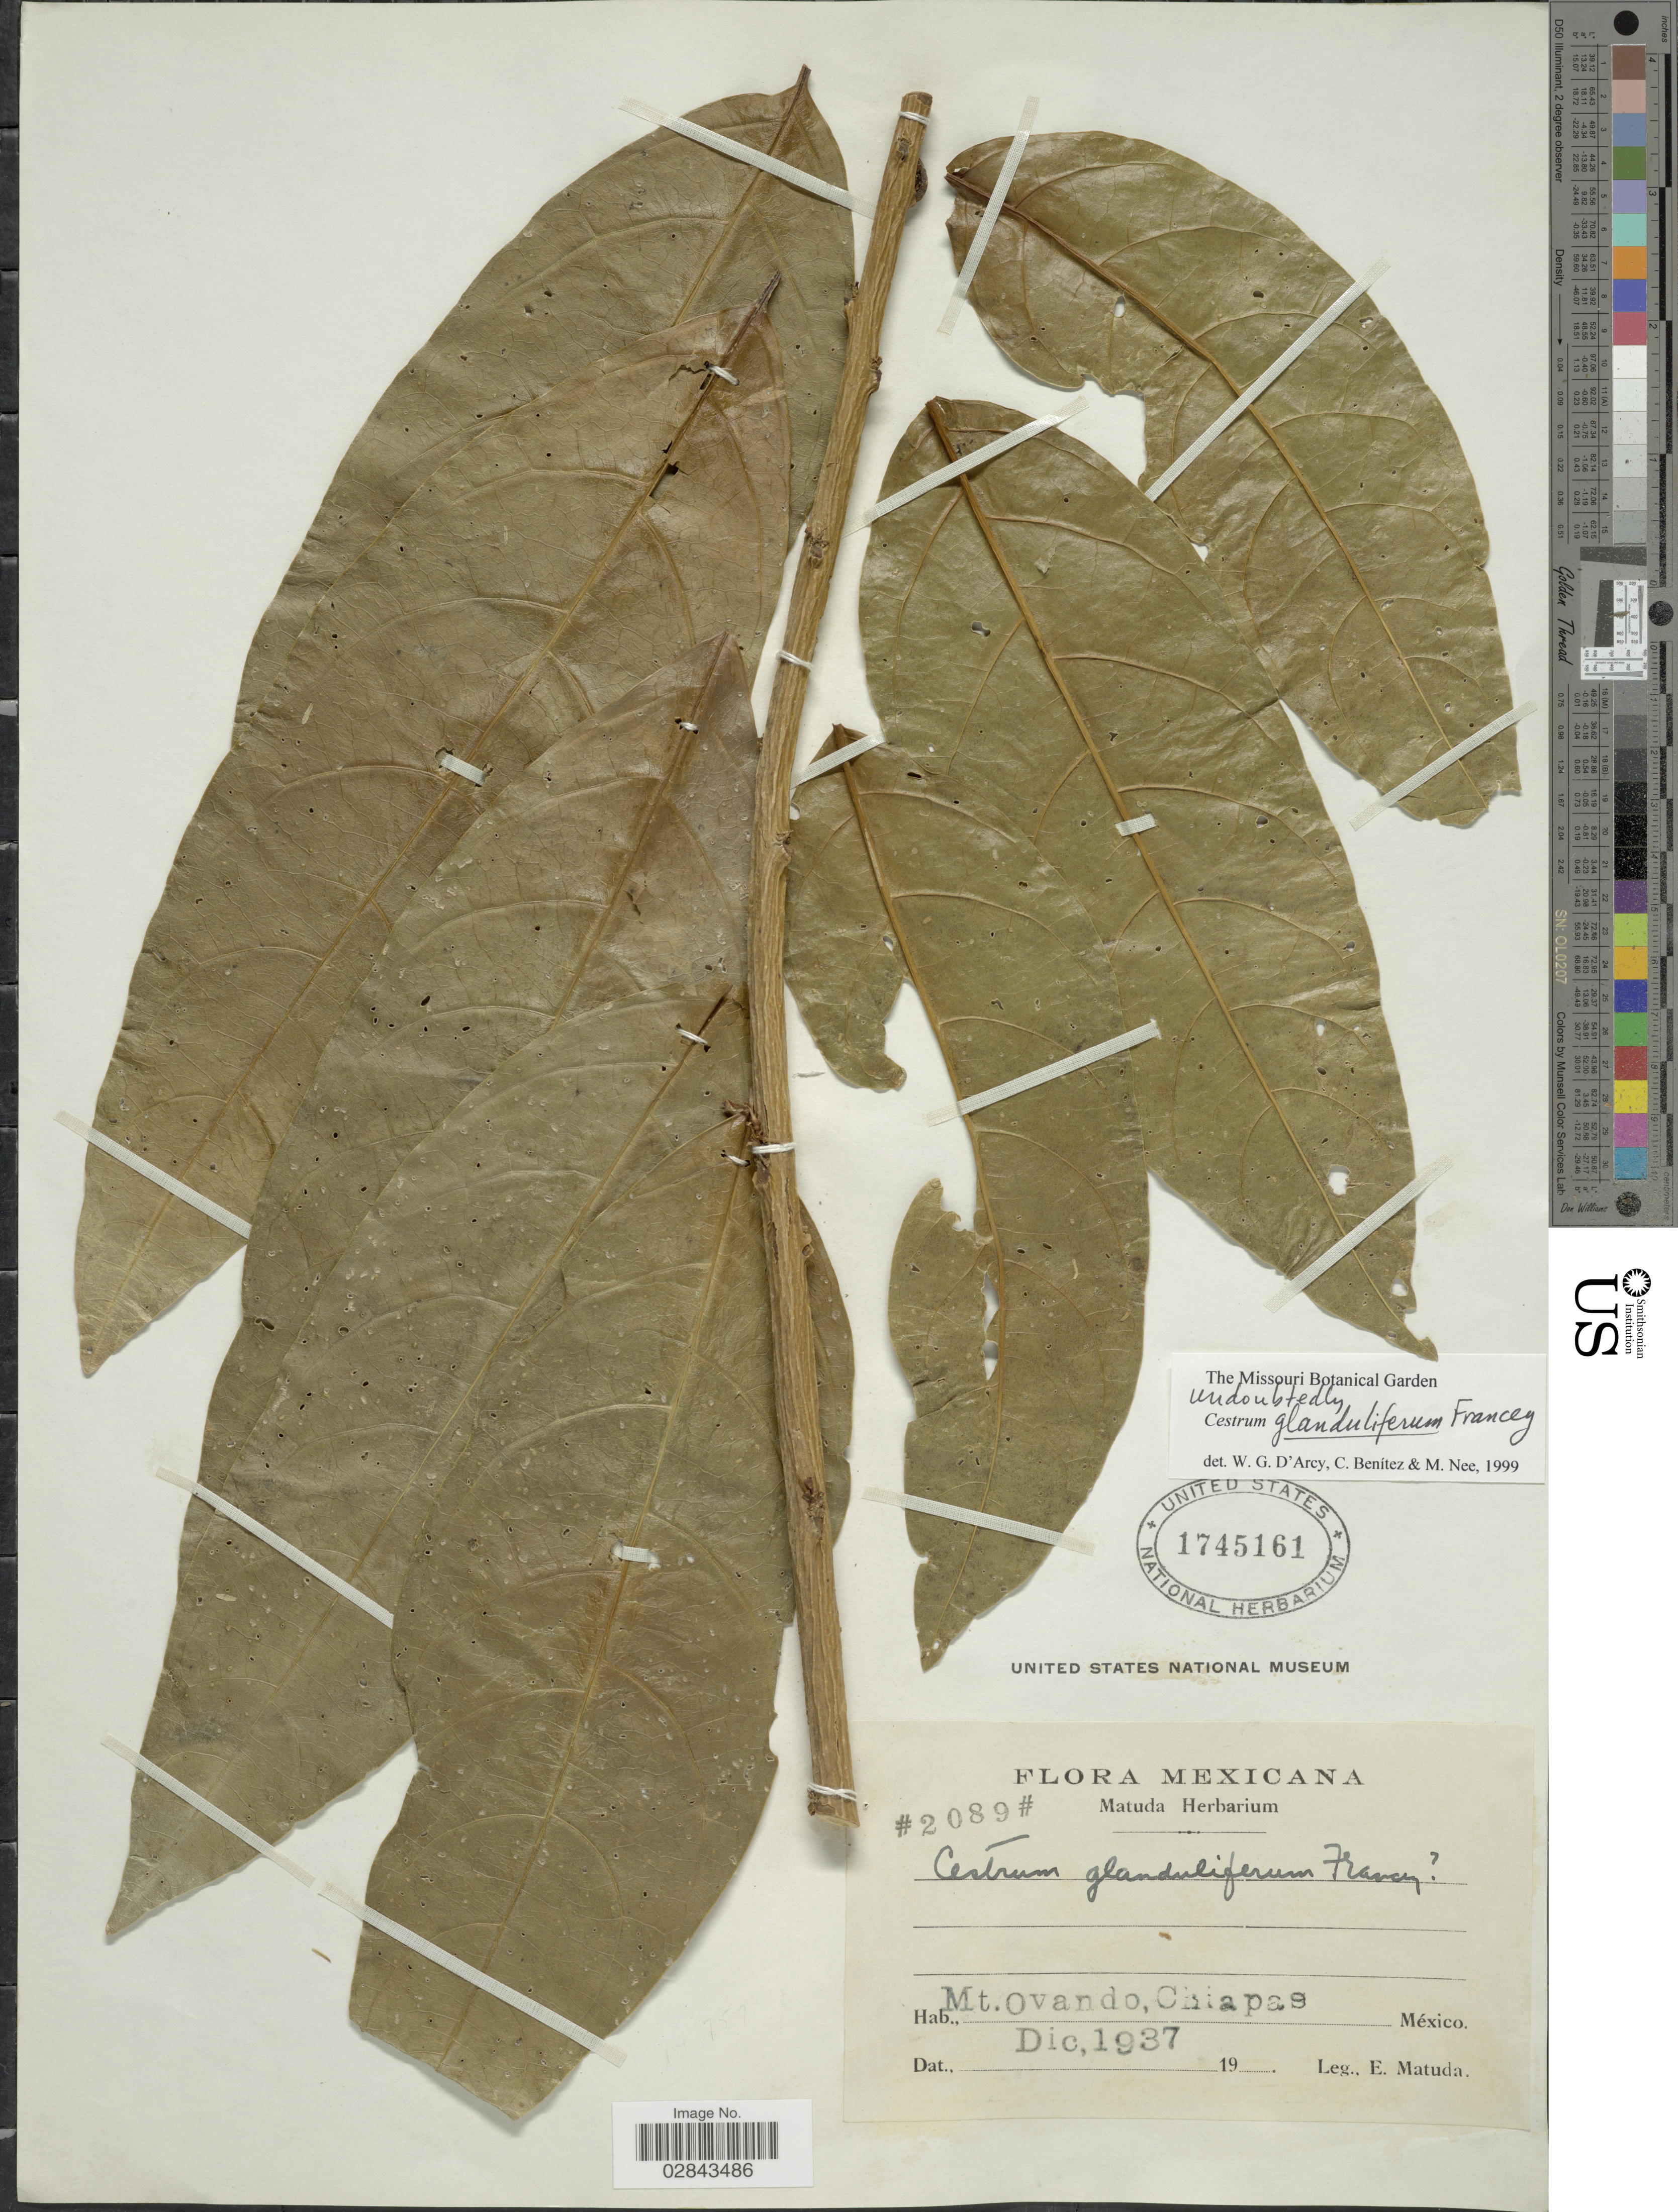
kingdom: Plantae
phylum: Tracheophyta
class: Magnoliopsida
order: Solanales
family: Solanaceae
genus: Cestrum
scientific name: Cestrum glanduliferum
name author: Kerber ex Francey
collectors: E. Matuda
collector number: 2089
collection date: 1937-12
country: Mexico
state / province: Chiapas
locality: Mt. Ovando, Chiapas.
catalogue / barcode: US 1745161